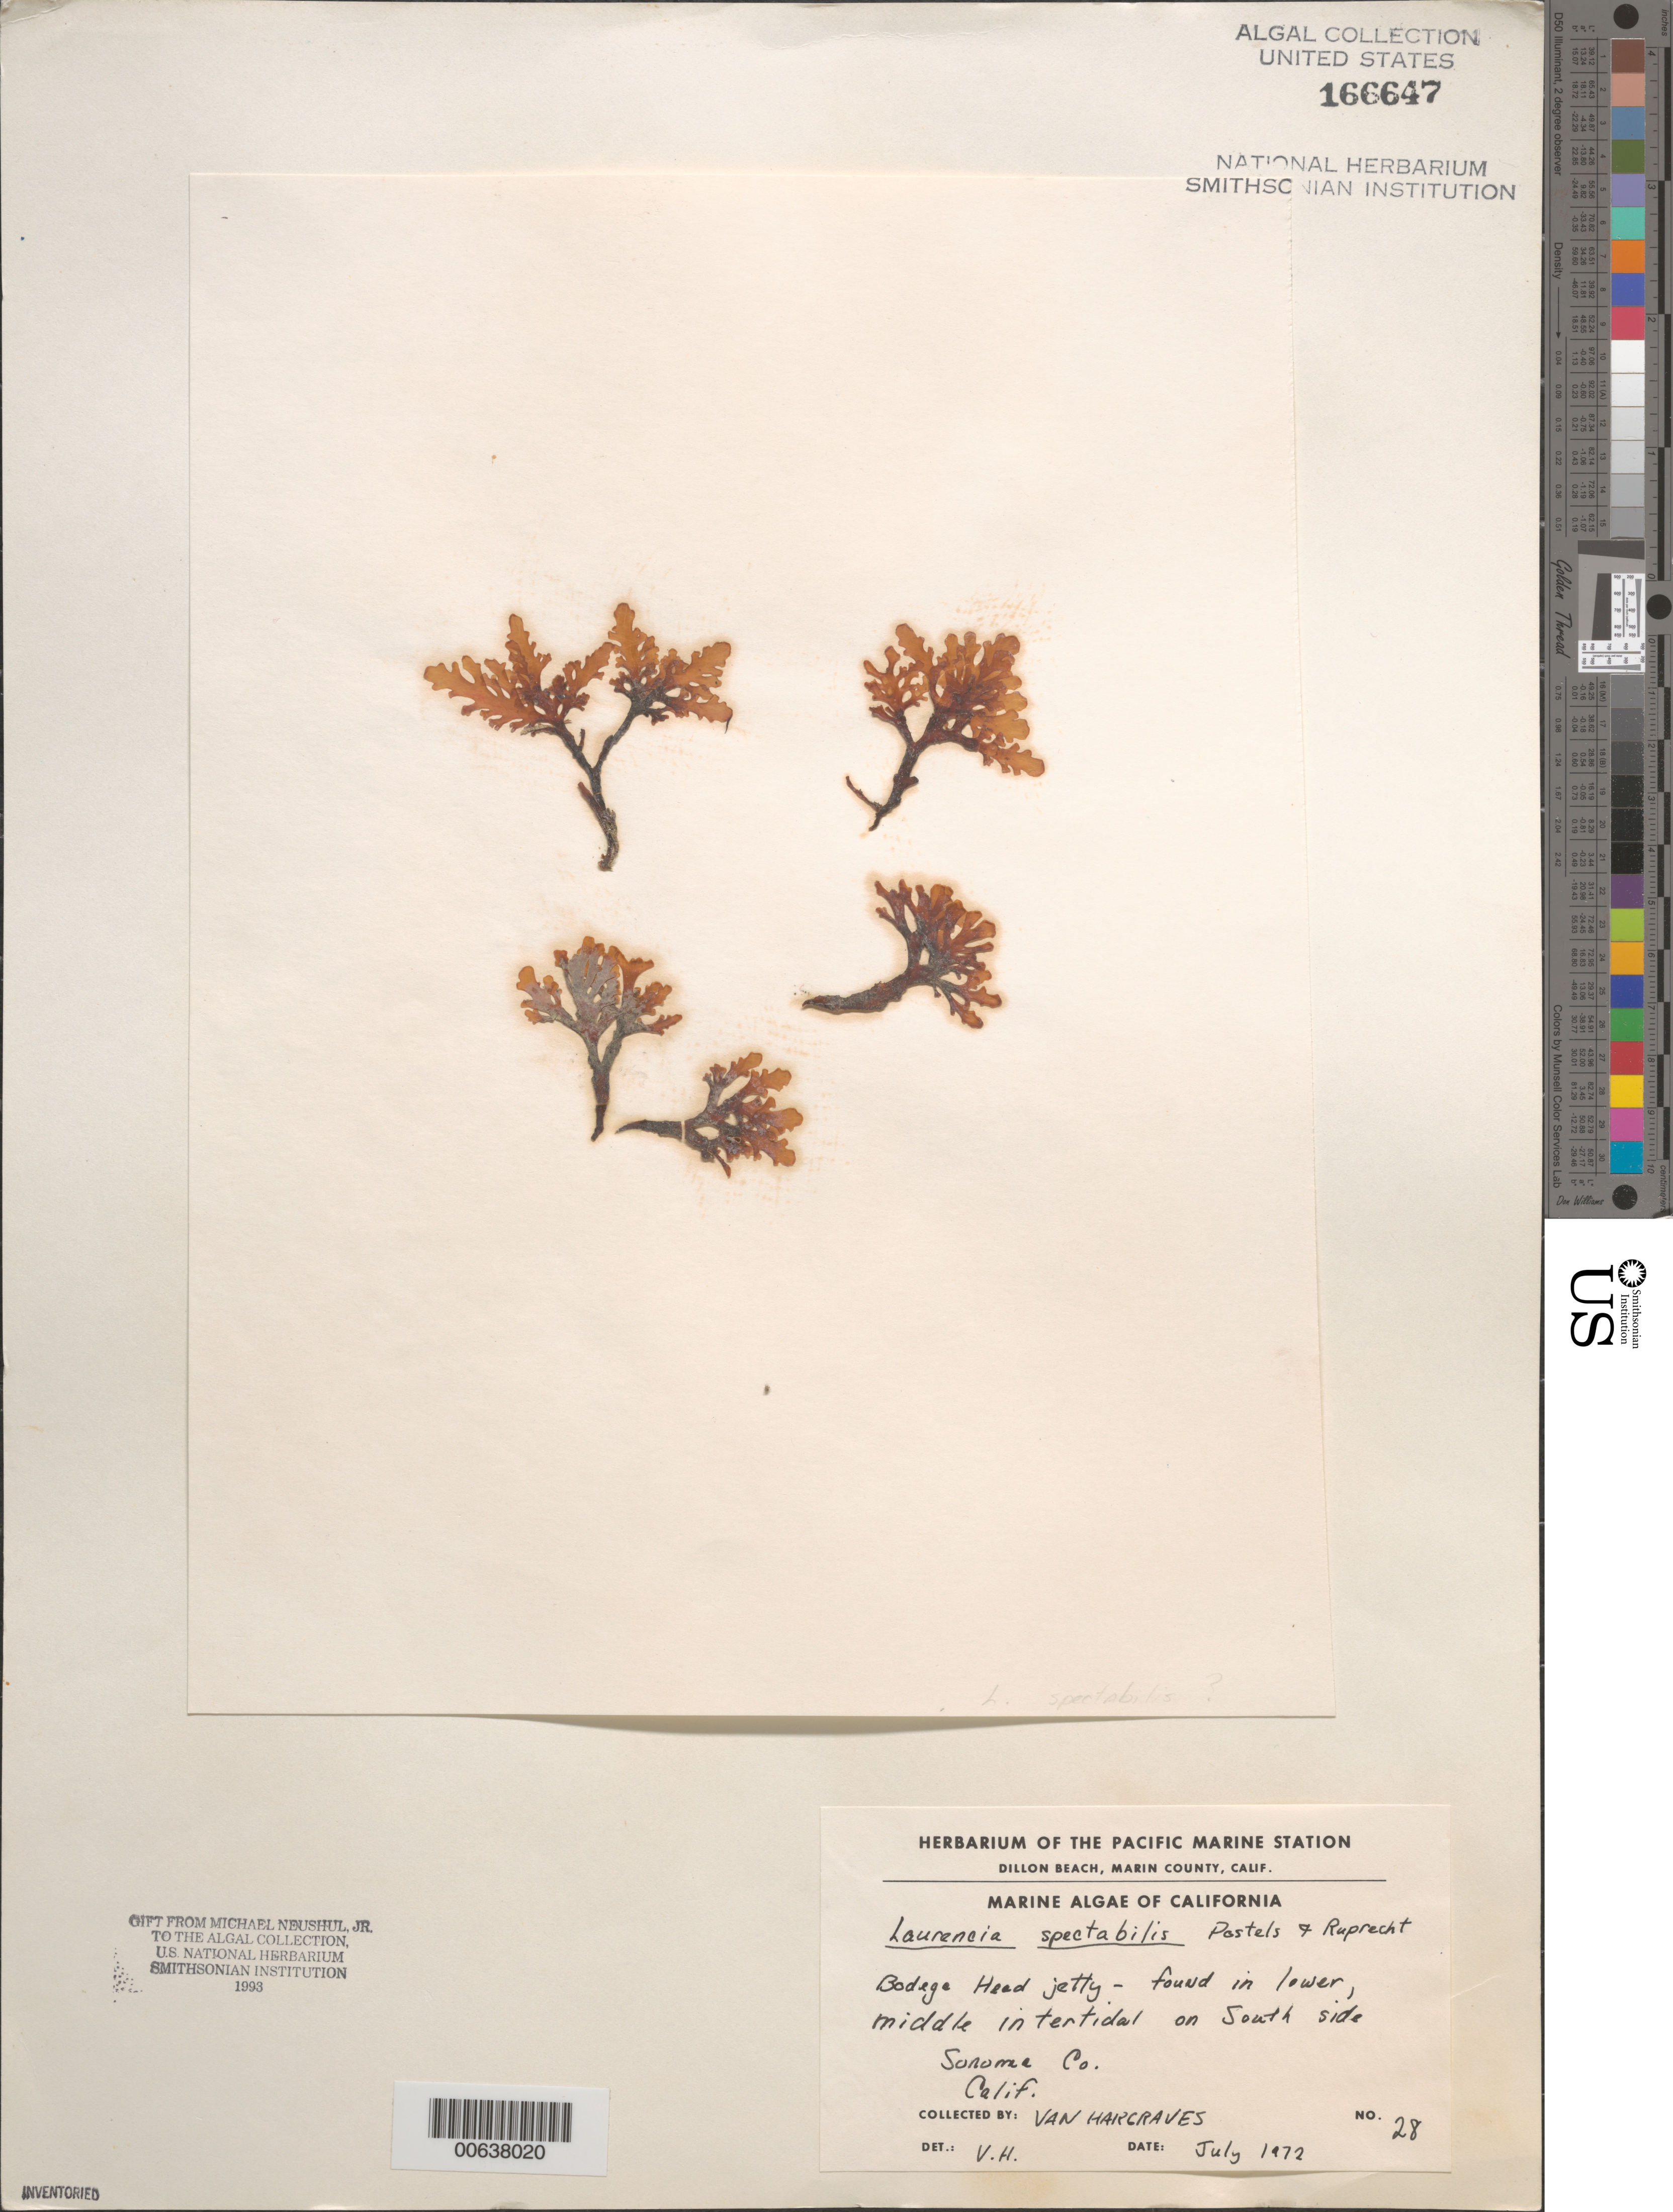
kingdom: Plantae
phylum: Rhodophyta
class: Florideophyceae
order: Ceramiales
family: Rhodomelaceae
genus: Osmundea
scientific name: Osmundea spectabilis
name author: (Postels & Rupr.) K.W. Nam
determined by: Algae name updating Project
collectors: V. Hargraves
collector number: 28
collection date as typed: Jul 1972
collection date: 1972-07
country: United States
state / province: California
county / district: Sonoma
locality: Bodega Head jetty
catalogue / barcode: US 166647